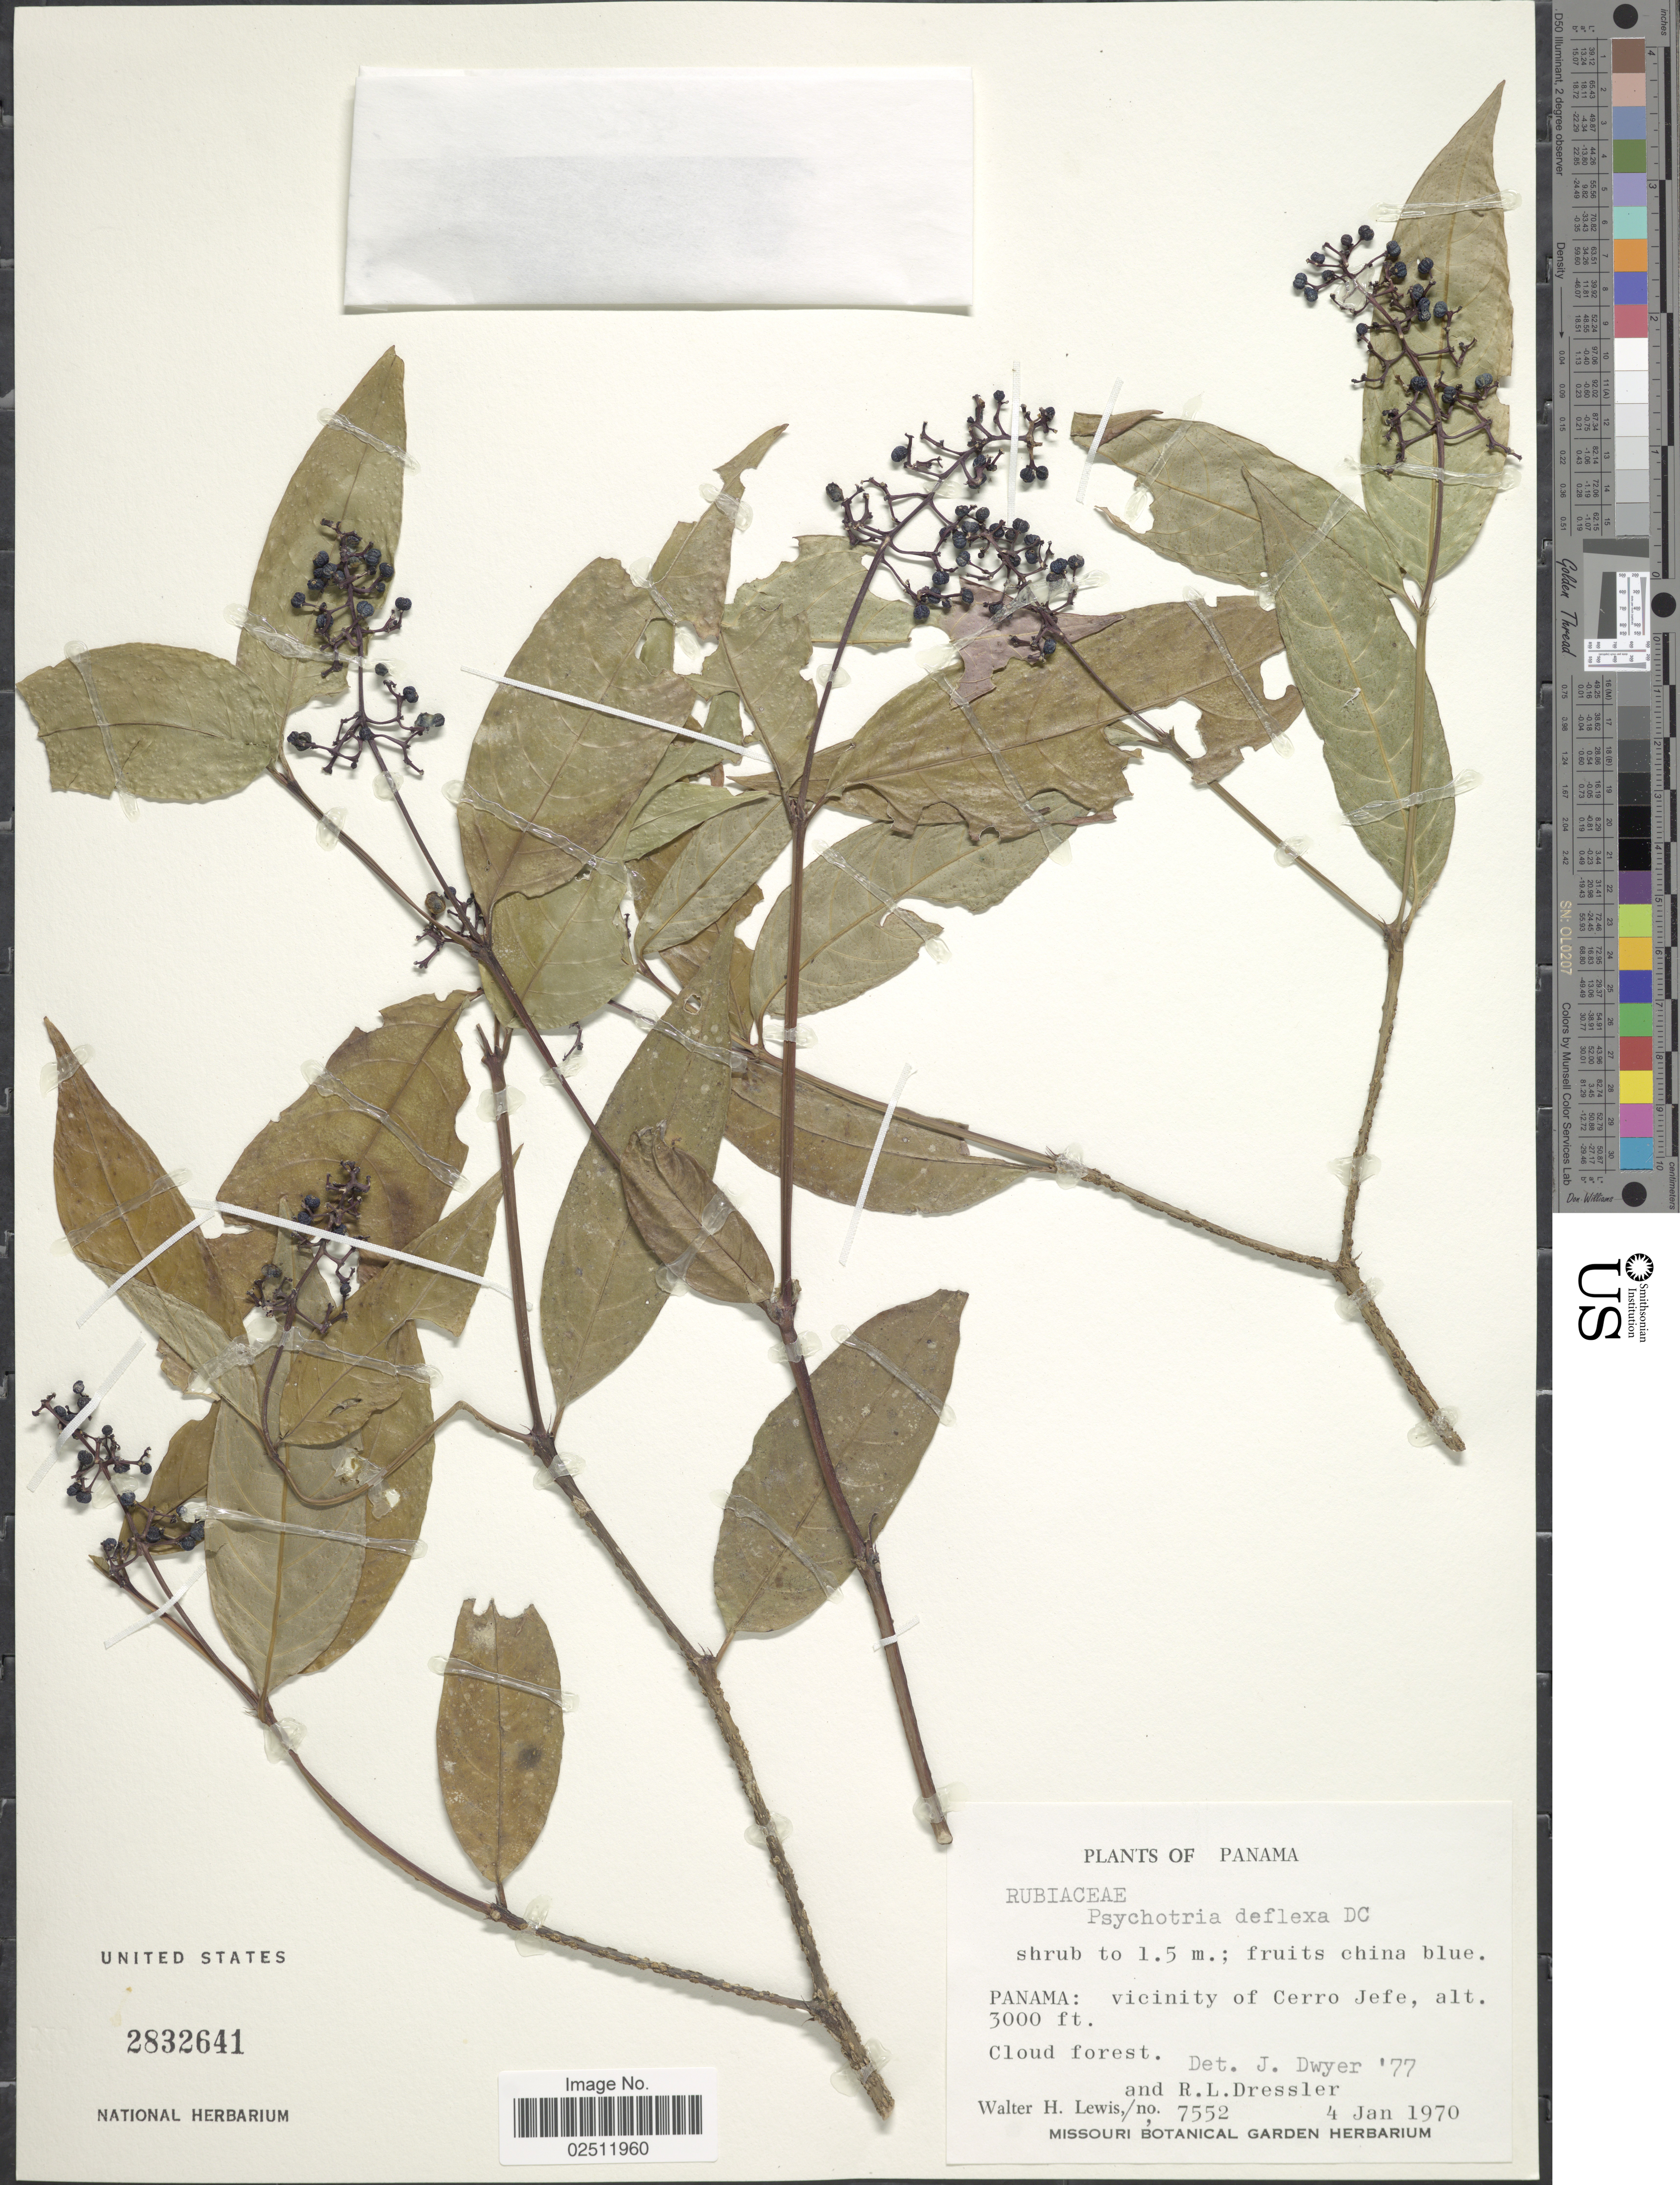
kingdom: Plantae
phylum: Tracheophyta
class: Magnoliopsida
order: Gentianales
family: Rubiaceae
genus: Psychotria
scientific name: Psychotria deflexa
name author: DC.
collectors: W. H. Lewis & R. Dressler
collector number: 7552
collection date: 1970-01-04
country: Panama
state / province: Panamá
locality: Vicinity of Cerro Jefe.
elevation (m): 914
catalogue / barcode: US 2832641